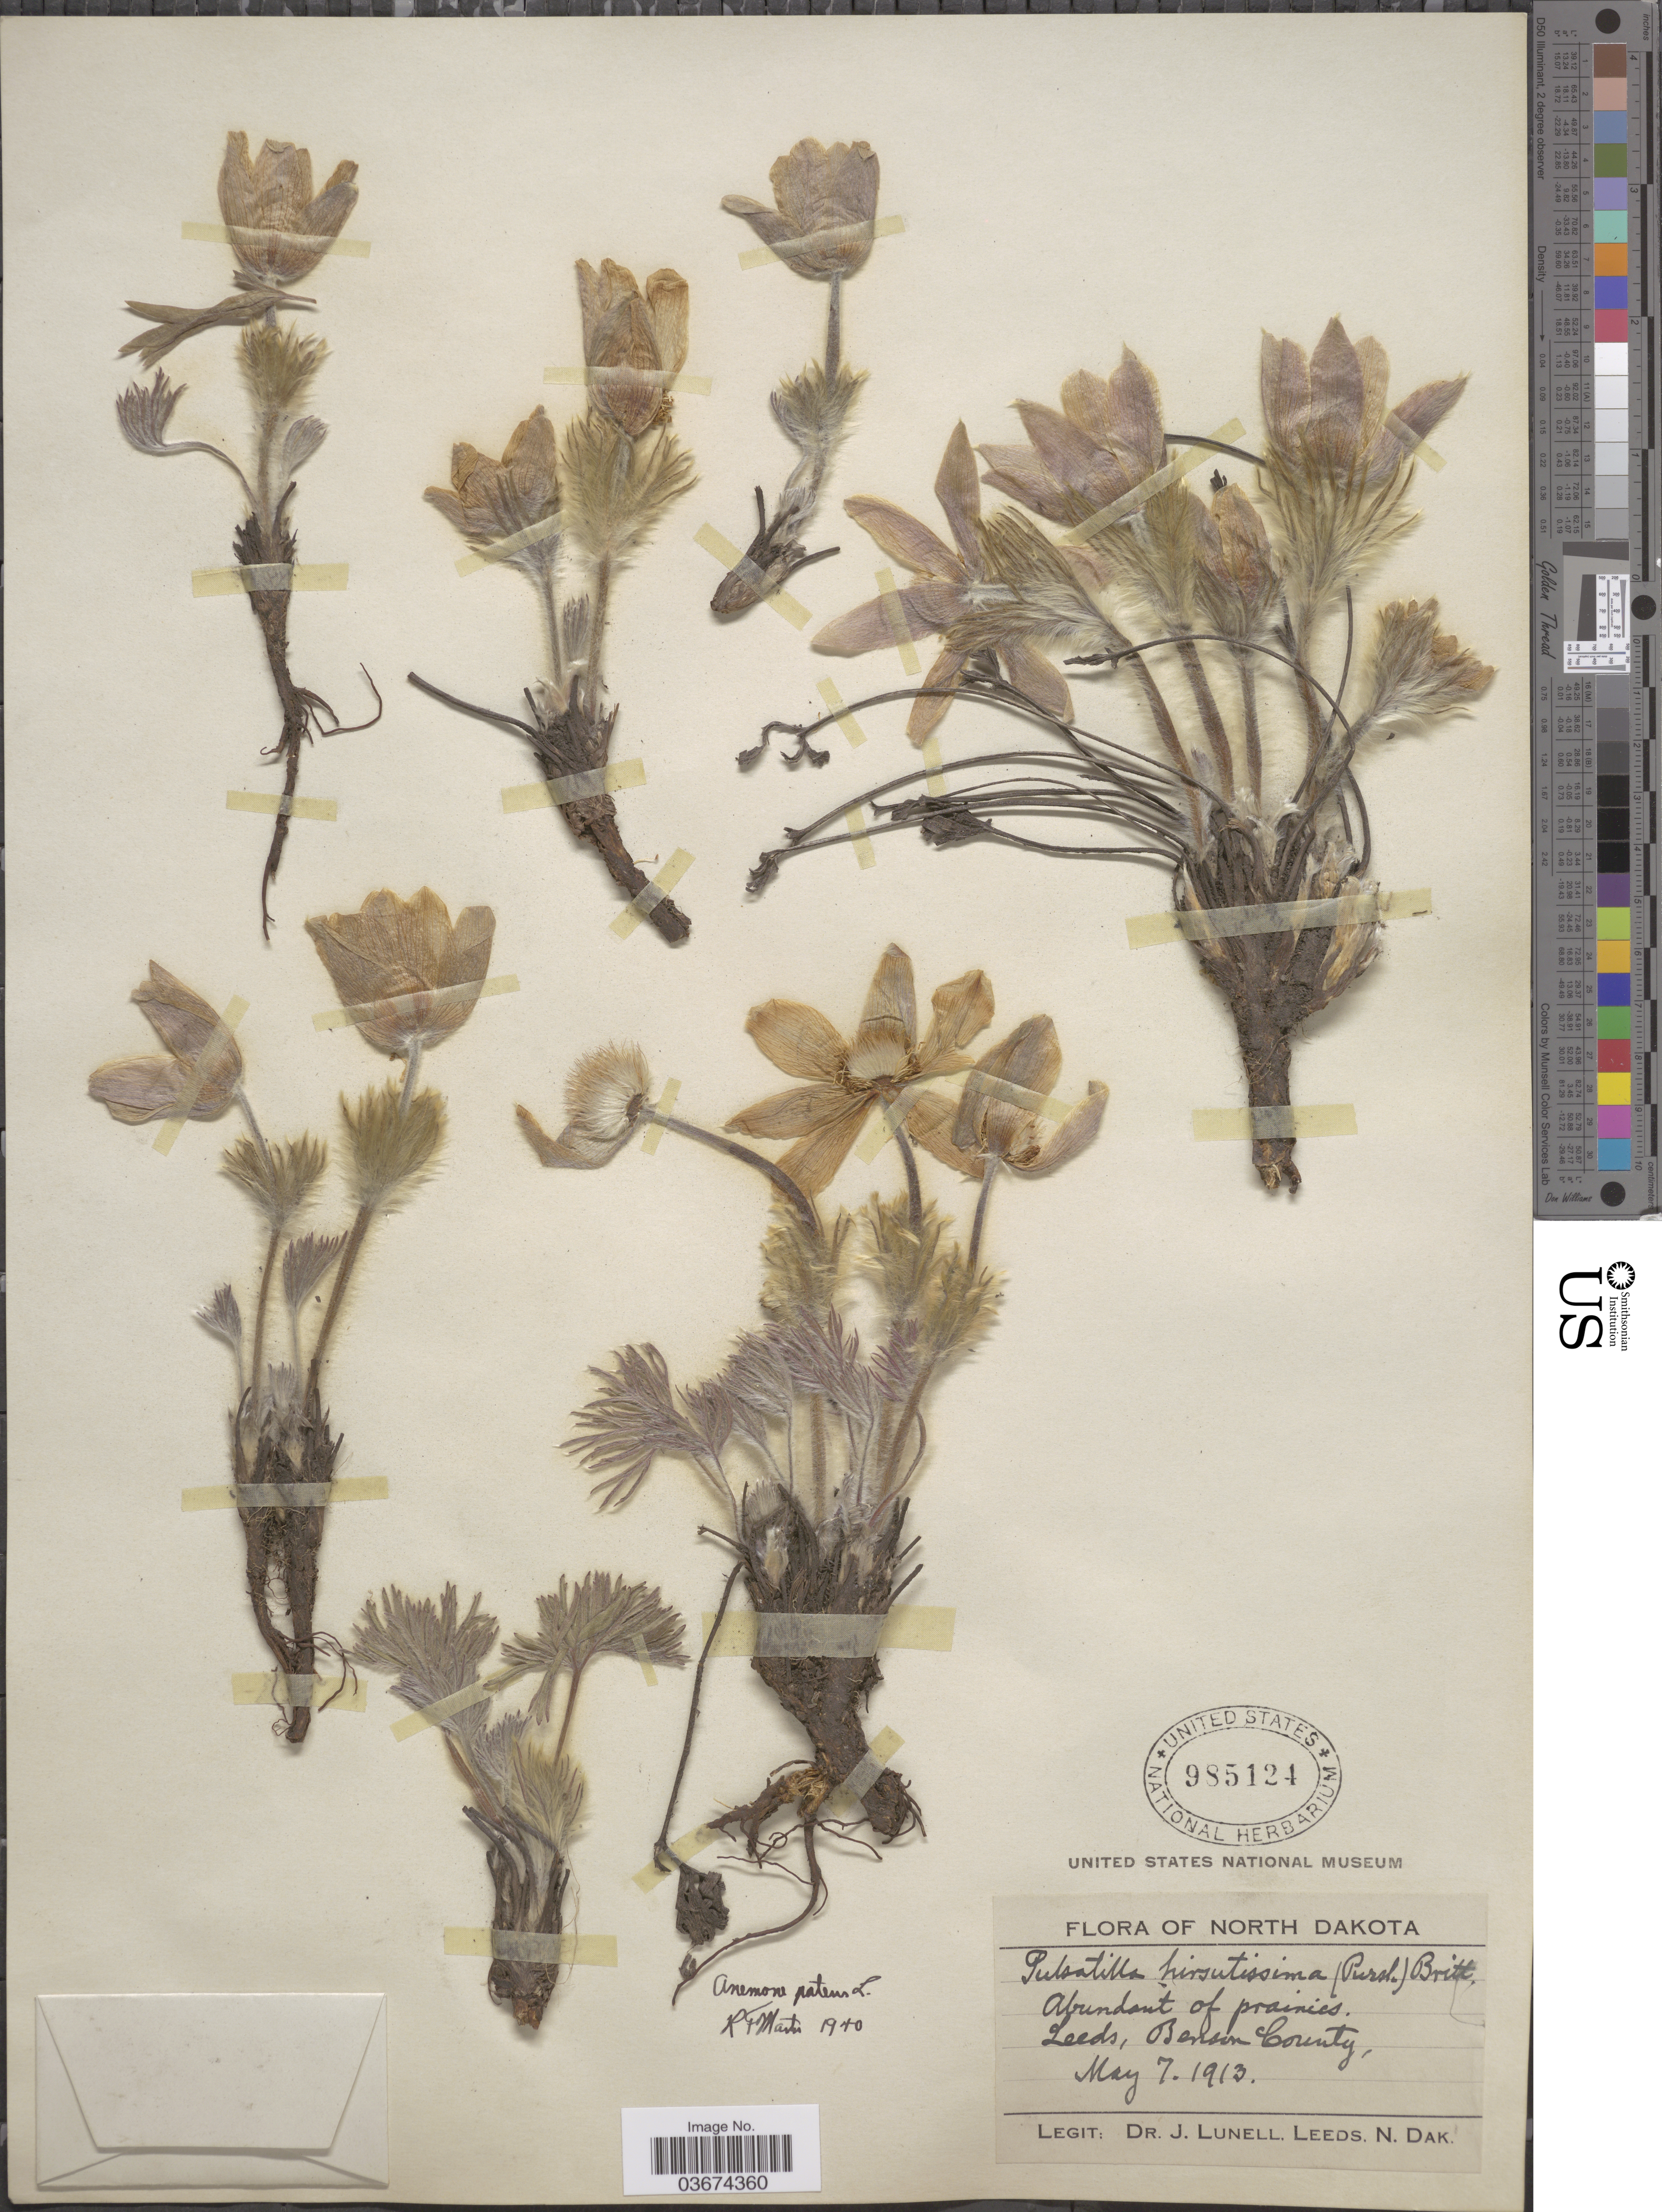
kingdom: Plantae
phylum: Tracheophyta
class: Magnoliopsida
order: Ranunculales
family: Ranunculaceae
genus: Pulsatilla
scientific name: Pulsatilla nuttalliana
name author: (DC.) Bercht. & J. Presl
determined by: Strong, Mark T., (BOT), Smithsonian Institution - National Museum of Natural History (UNITED STATES)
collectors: J. Lunell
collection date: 1913-06-07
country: United States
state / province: North Dakota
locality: Leeds, Benson County.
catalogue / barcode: US 985124